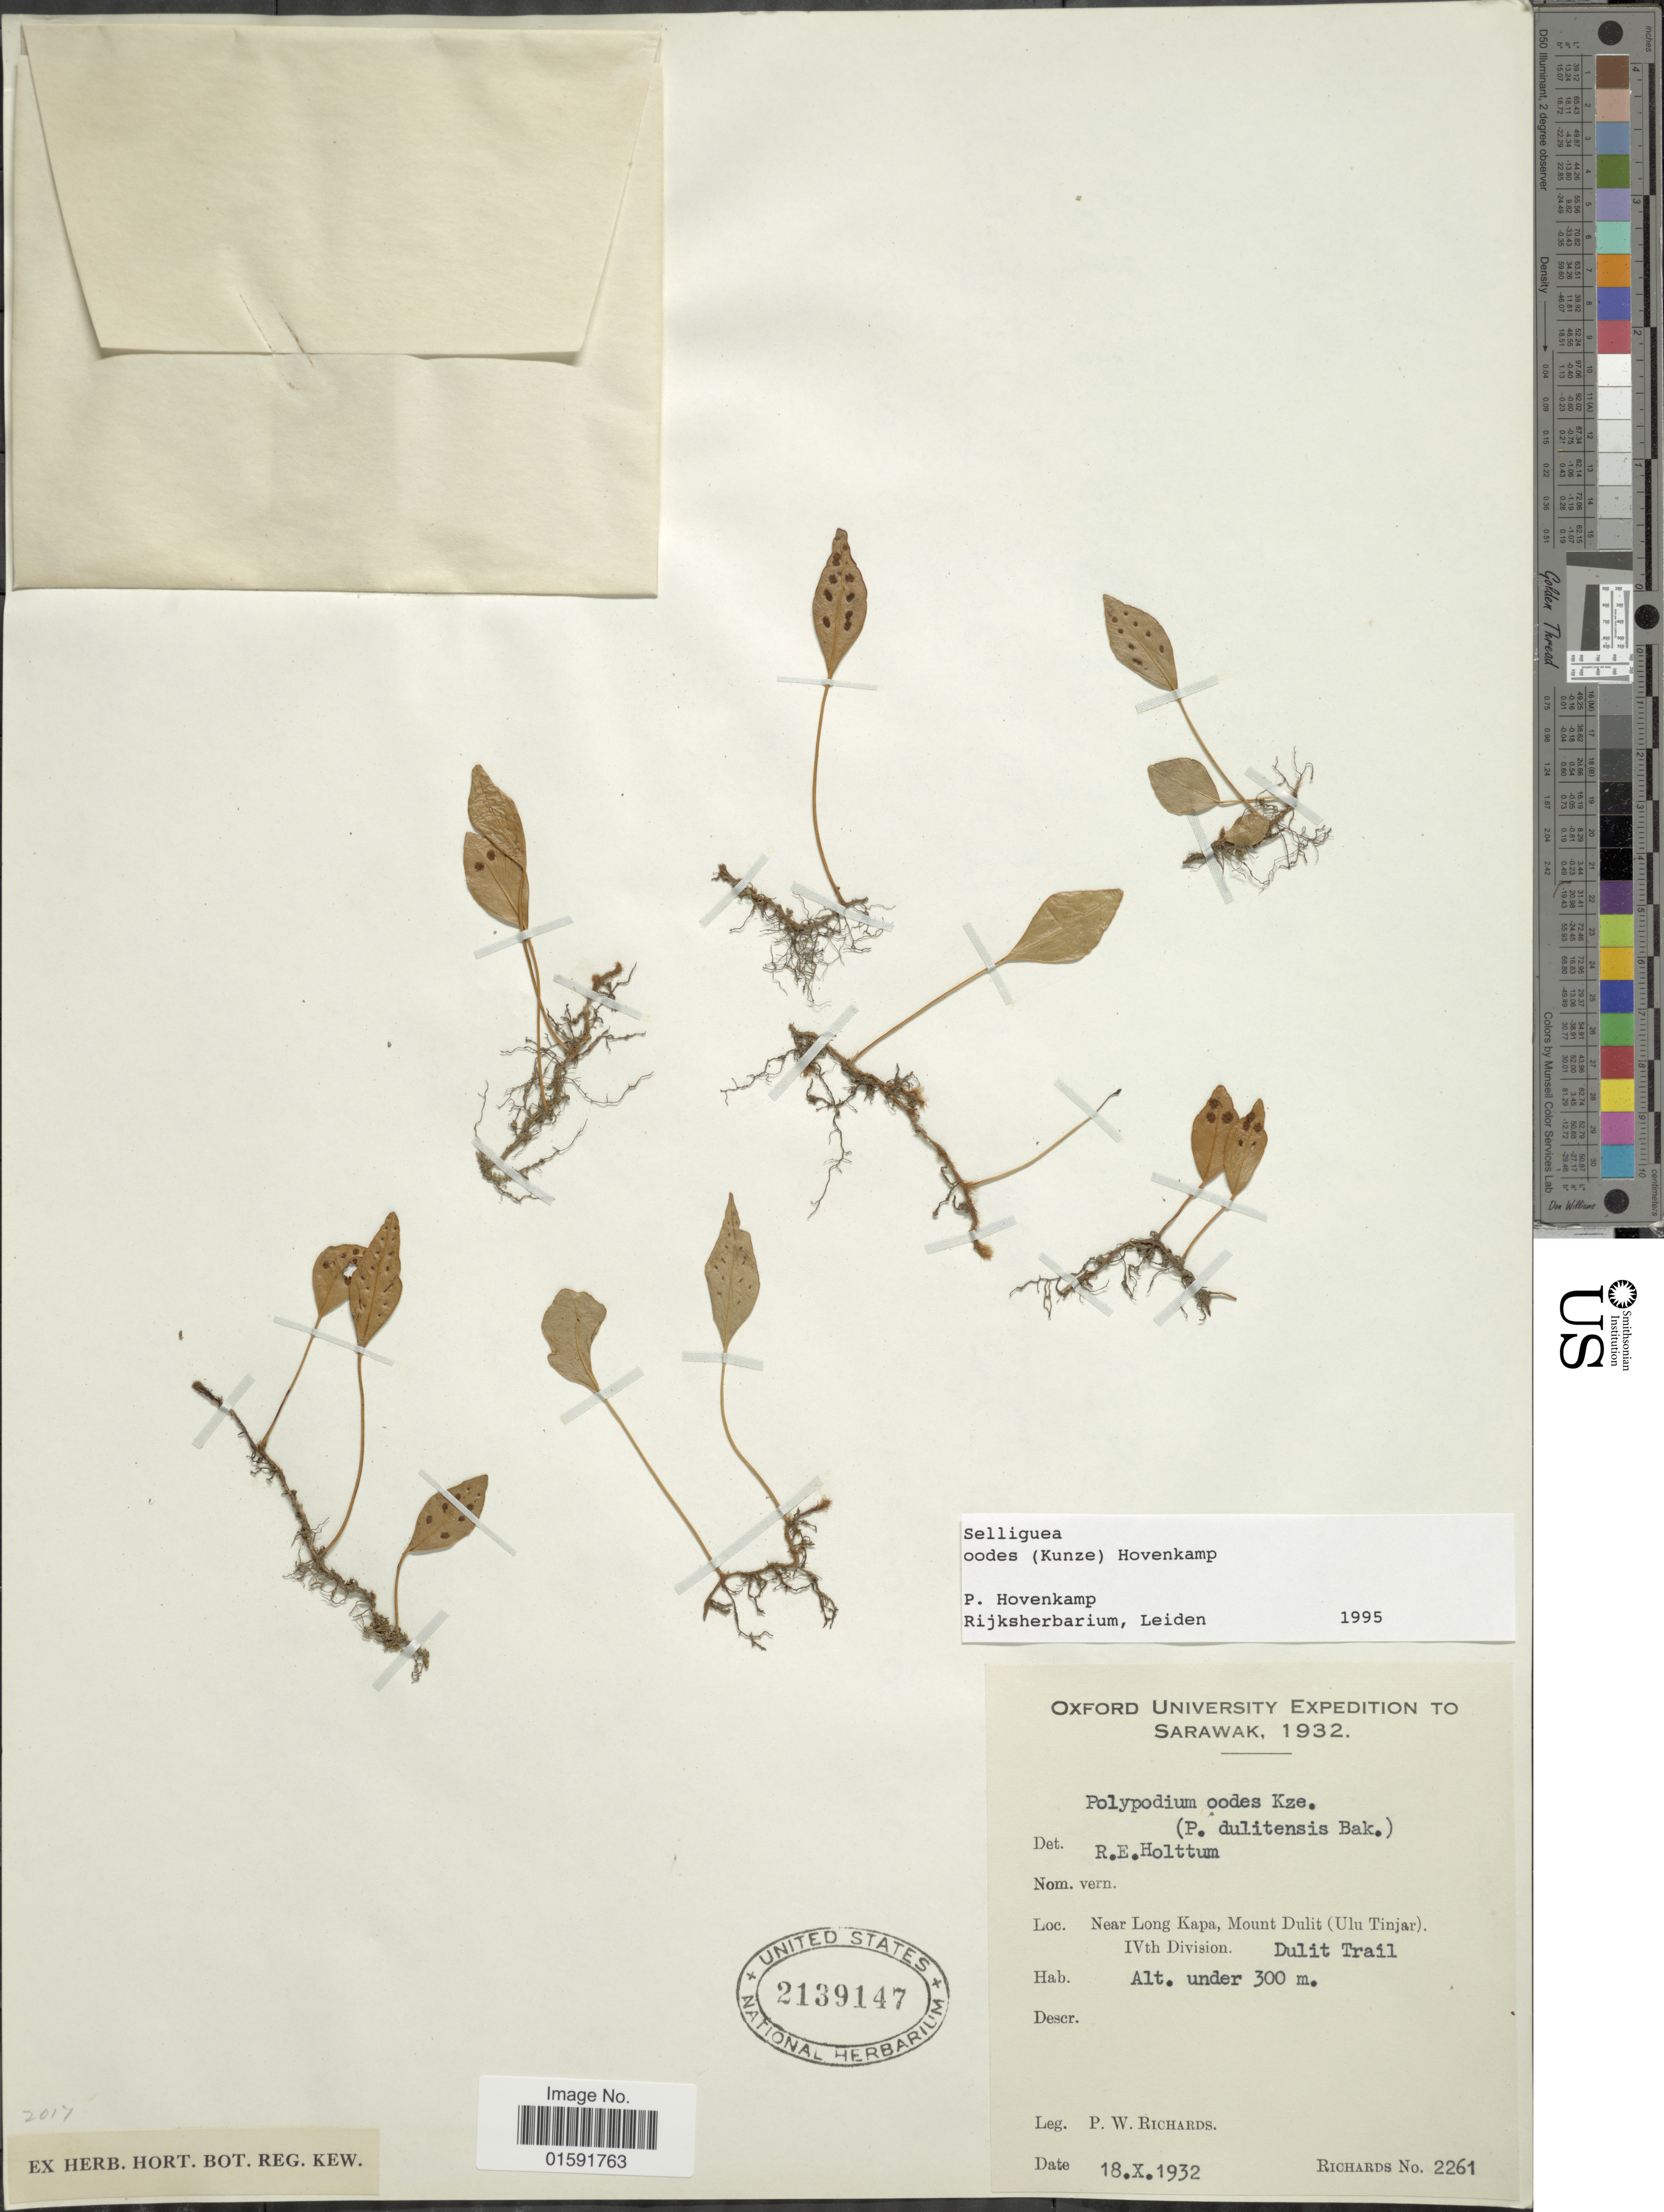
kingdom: Plantae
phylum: Tracheophyta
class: Polypodiopsida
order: Polypodiales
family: Polypodiaceae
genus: Selliguea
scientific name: Selliguea oodes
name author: (Kunze) Hovenkamp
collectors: P. Richards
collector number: Richards 2261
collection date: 1932-10-18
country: Malaysia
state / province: Sarawak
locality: Near Long Kapa, Mount Dulit (Ulu Tinjar), IVth Division, Dulit Trail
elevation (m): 300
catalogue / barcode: US 2139147